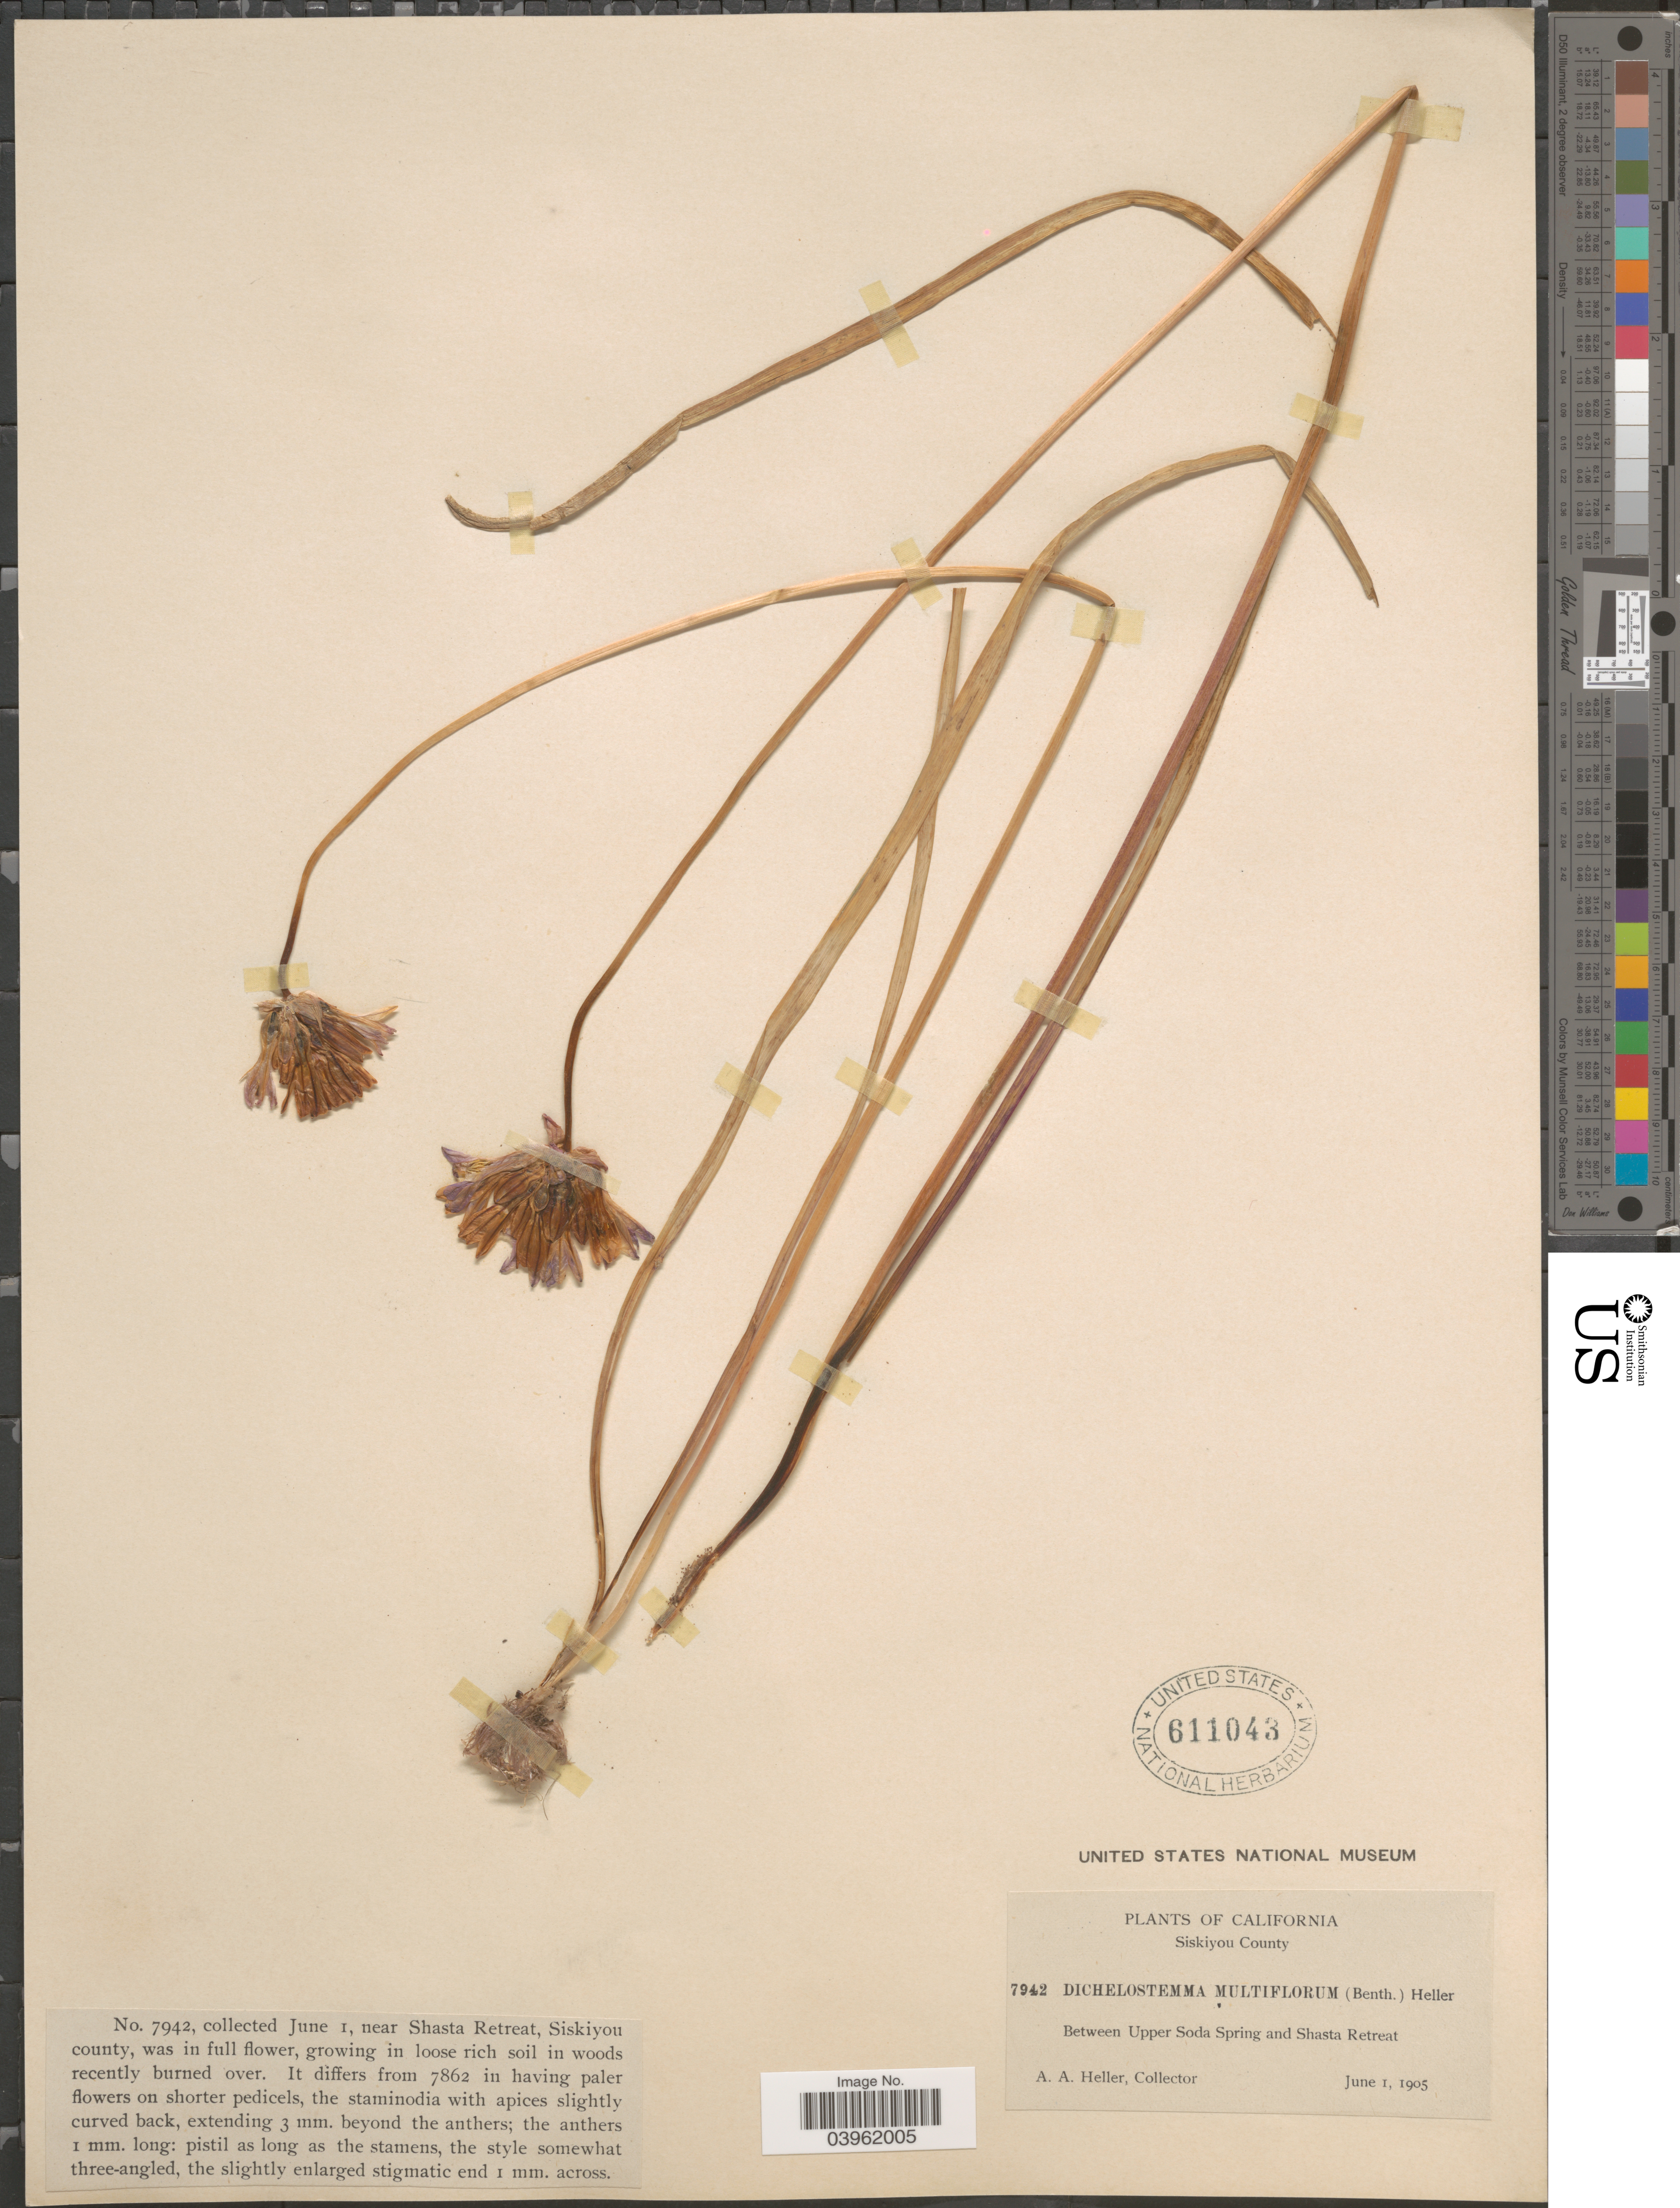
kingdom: Plantae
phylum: Tracheophyta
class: Liliopsida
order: Asparagales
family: Asparagaceae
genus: Dichelostemma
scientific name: Dichelostemma multiflorum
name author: (Benth.) A. Heller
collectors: A. A. Heller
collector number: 7942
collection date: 1905-06-01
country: United States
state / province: California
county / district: Siskiyou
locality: Near Shasta Retreat, Siskiyou County. Between Upper Soda Spring and Shasta Retreat.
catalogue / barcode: US 611043